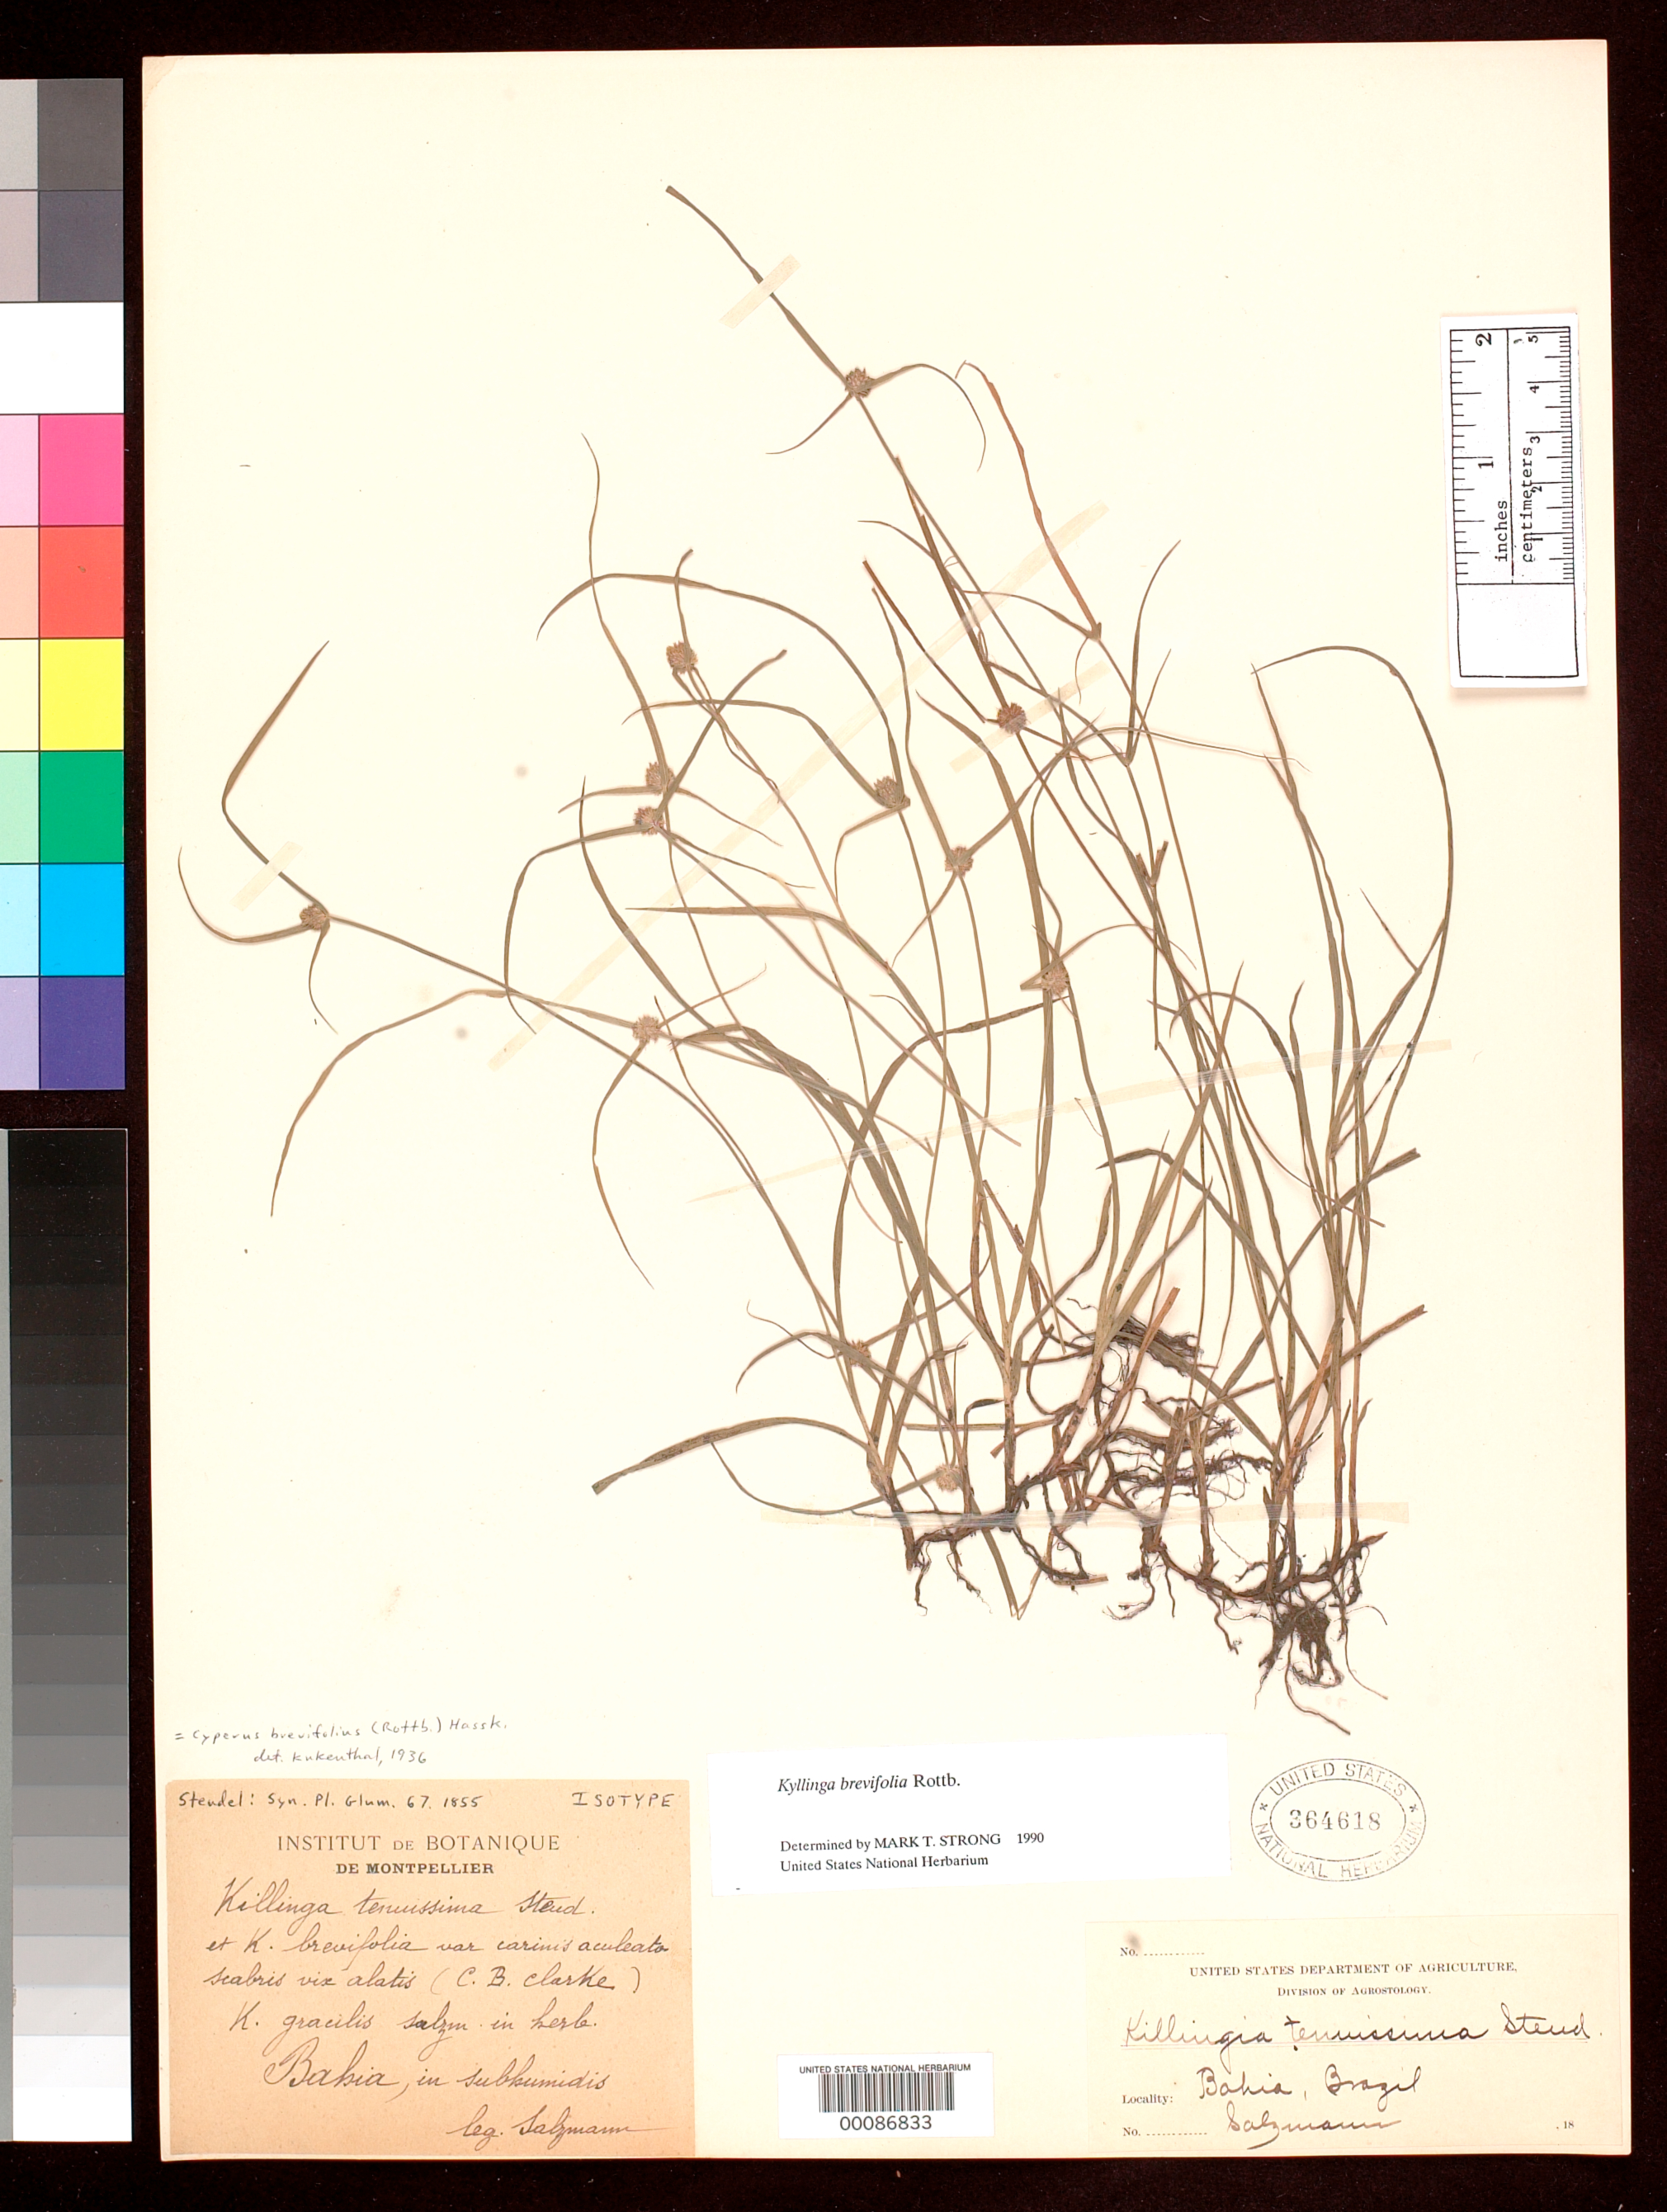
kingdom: Plantae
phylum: Tracheophyta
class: Liliopsida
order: Poales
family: Cyperaceae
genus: Kyllingiella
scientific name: Kyllingiella tenuissima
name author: Steud.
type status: Isotype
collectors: P. Salzmann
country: Brazil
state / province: Bahia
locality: North of Esplanda city on road to Jaquera.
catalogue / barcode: US 364618